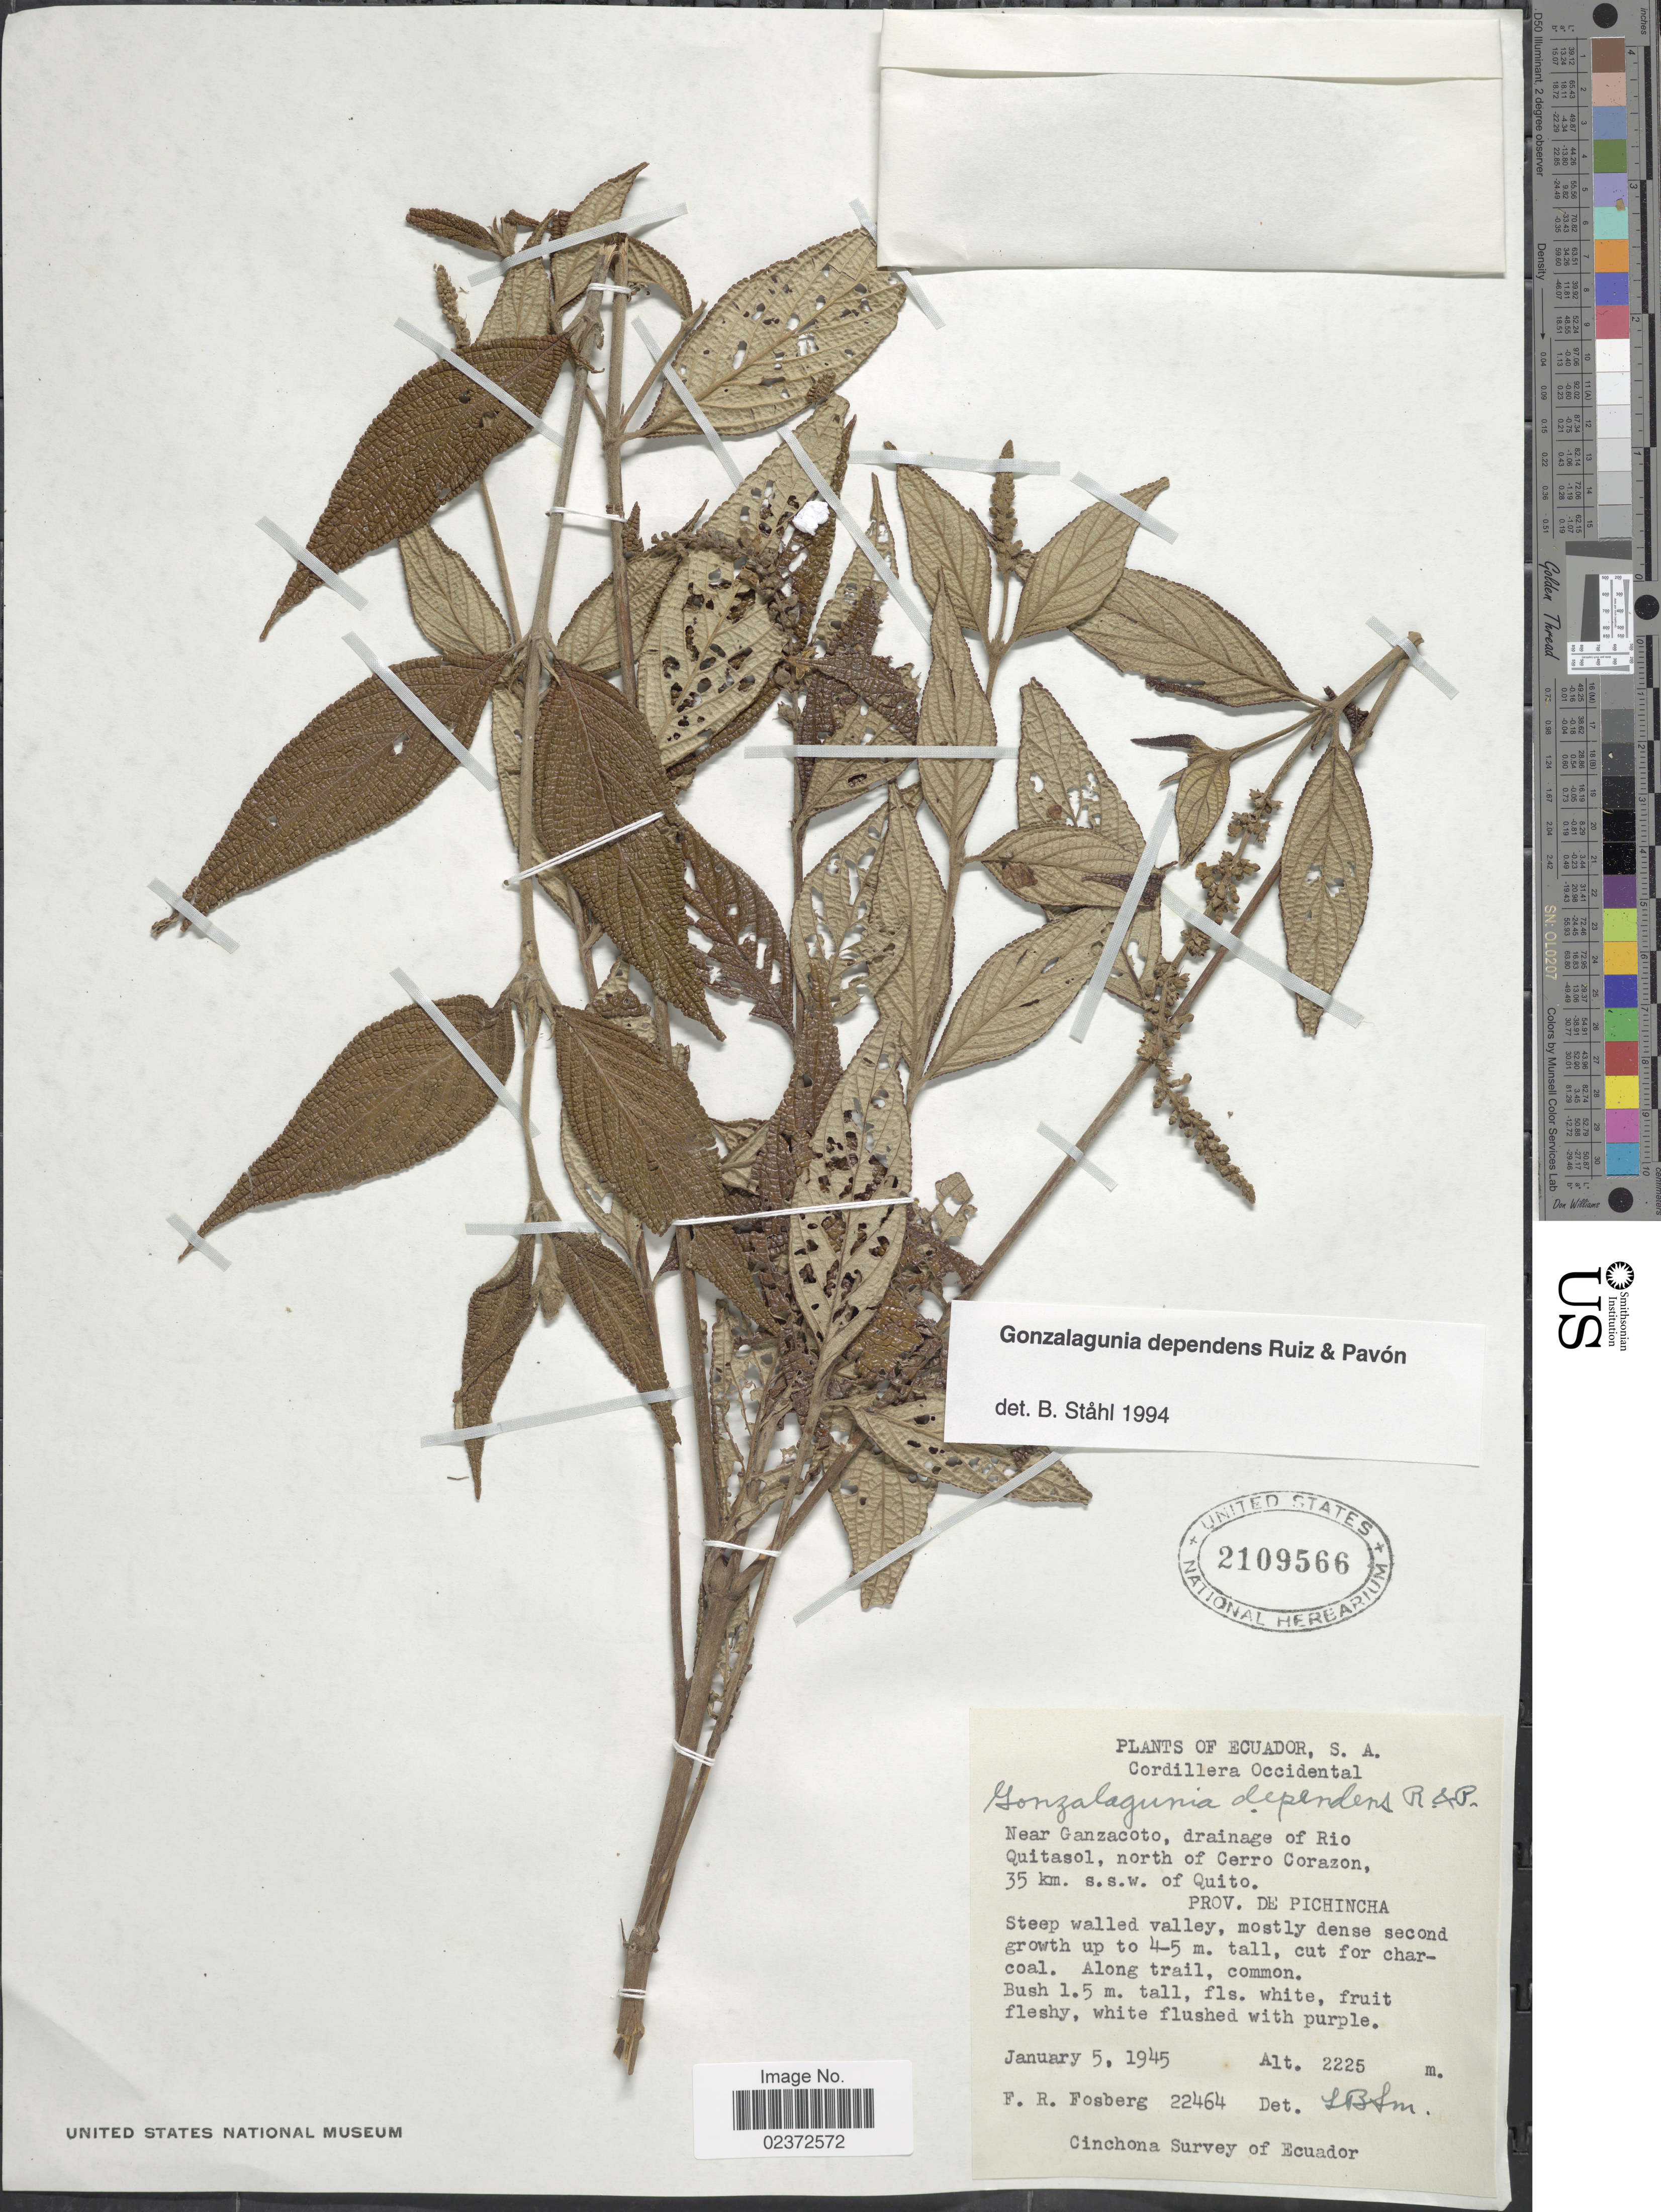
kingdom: Plantae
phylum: Tracheophyta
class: Magnoliopsida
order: Gentianales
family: Rubiaceae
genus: Gonzalagunia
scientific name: Gonzalagunia dependens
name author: Ruiz & Pav.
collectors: F. R. Fosberg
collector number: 22464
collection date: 1945-01-05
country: Ecuador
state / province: Pichincha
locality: Cordillera Oriental. Near Ganzacoto, drainage of Rio Quitasol, north of Cerro Corazon, 35 km. s.s.w. of Quito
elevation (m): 2225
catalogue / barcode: US 2109566